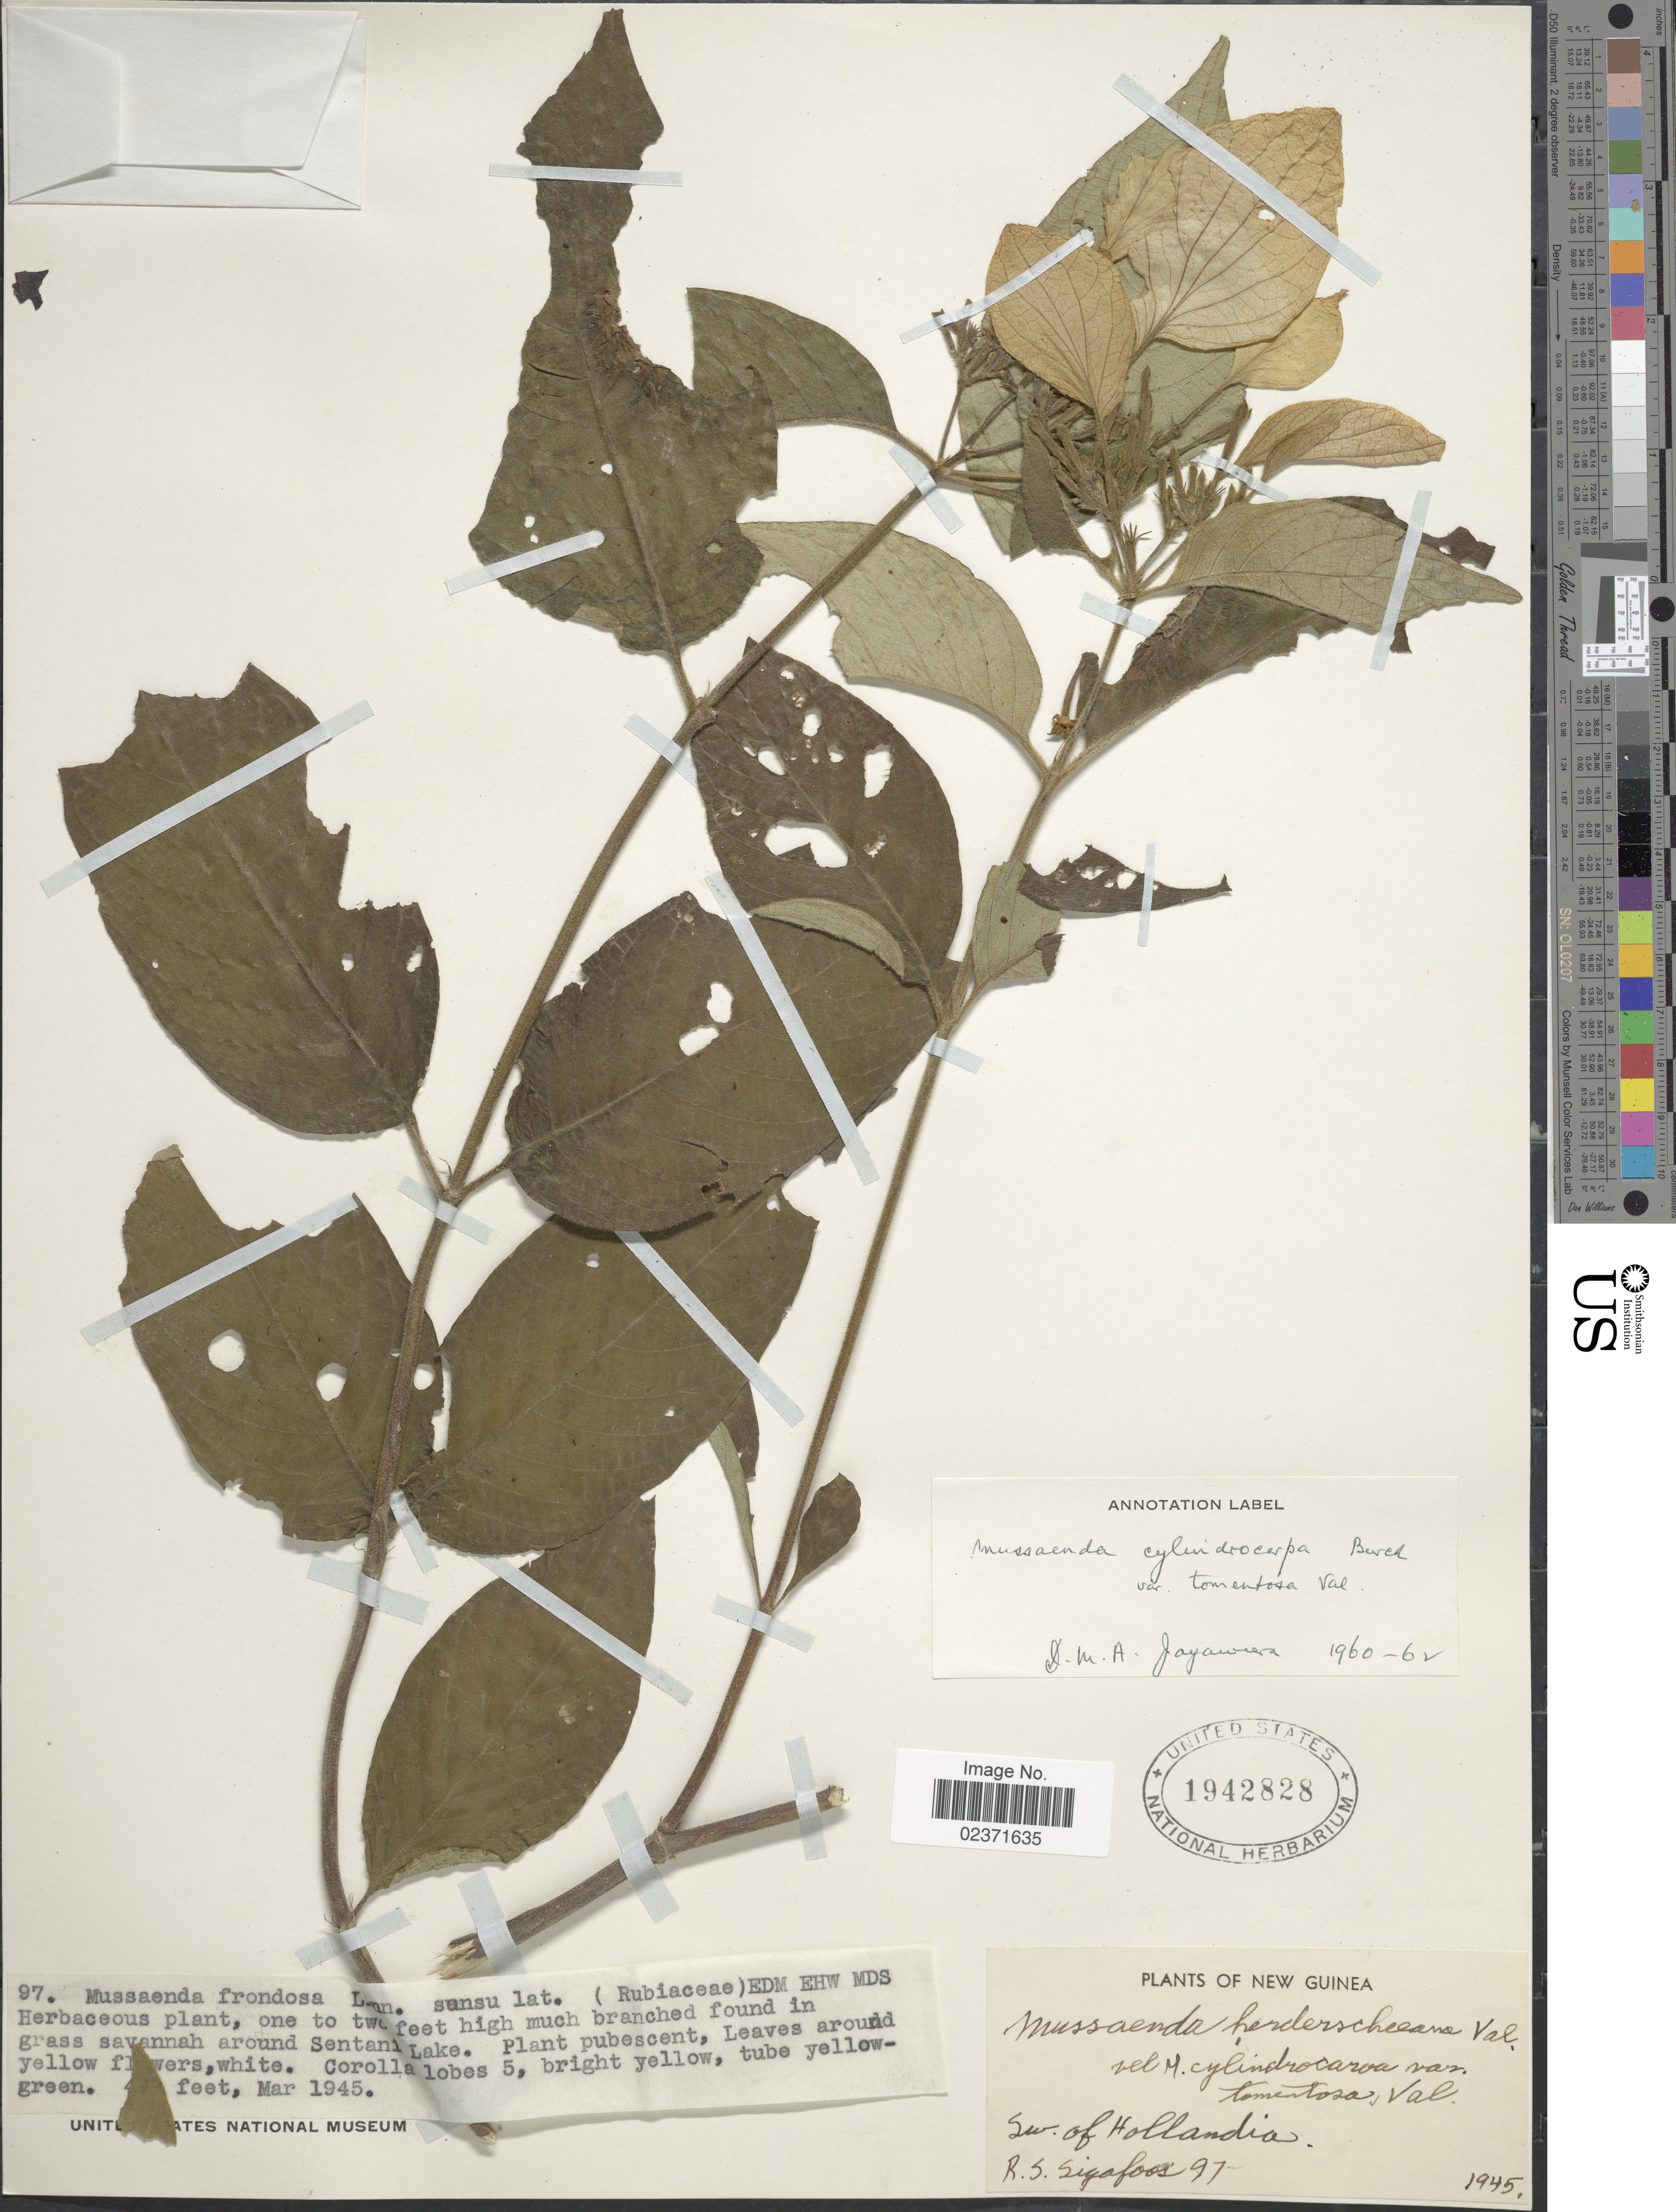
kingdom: Plantae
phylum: Tracheophyta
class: Magnoliopsida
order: Gentianales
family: Rubiaceae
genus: Mussaenda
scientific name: Mussaenda cylindrocarpa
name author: Burck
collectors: R. Sigafoos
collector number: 97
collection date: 1945-03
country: Indonesia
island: New Guinea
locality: New Guinea. SW of Hollandia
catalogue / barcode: US 1942828